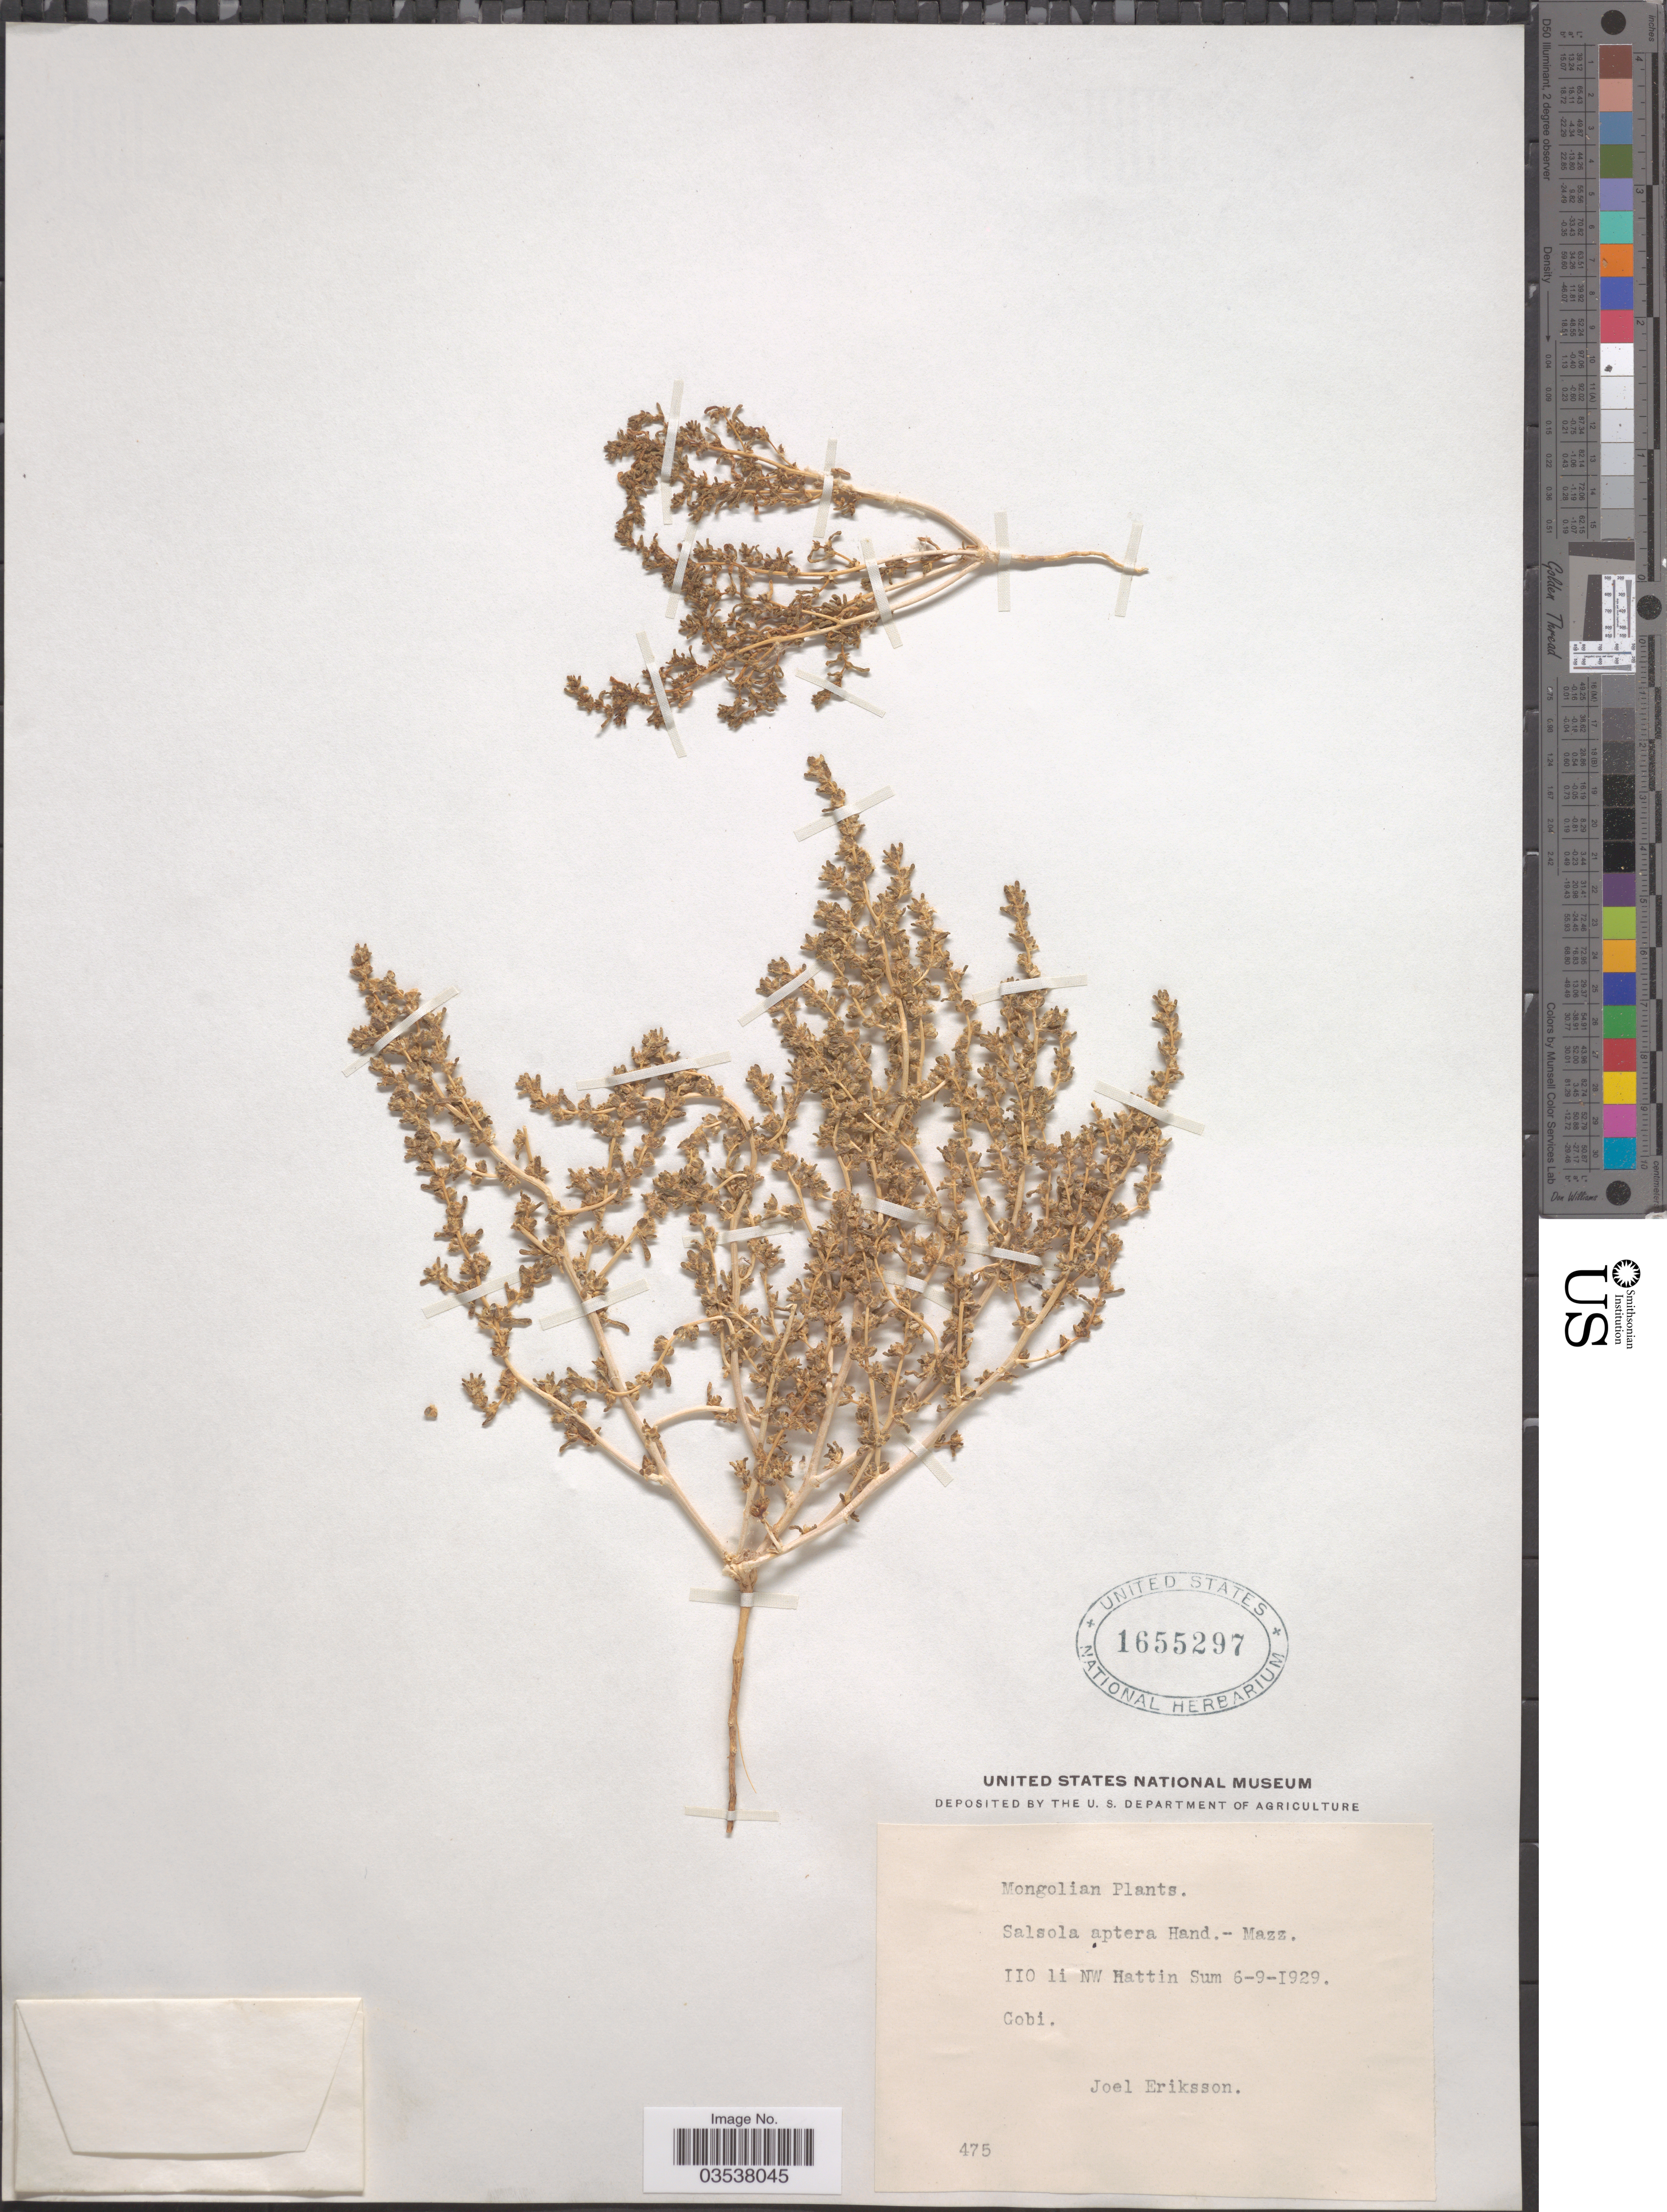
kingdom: Plantae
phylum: Tracheophyta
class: Magnoliopsida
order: Caryophyllales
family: Amaranthaceae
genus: Halogeton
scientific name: Halogeton arachnoideus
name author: (Bunge) Moq.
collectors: J. Eriksson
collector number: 475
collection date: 1929-09-06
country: Mongolia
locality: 110 li NW Hattin Sum. Gobi.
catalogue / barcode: US 1655297